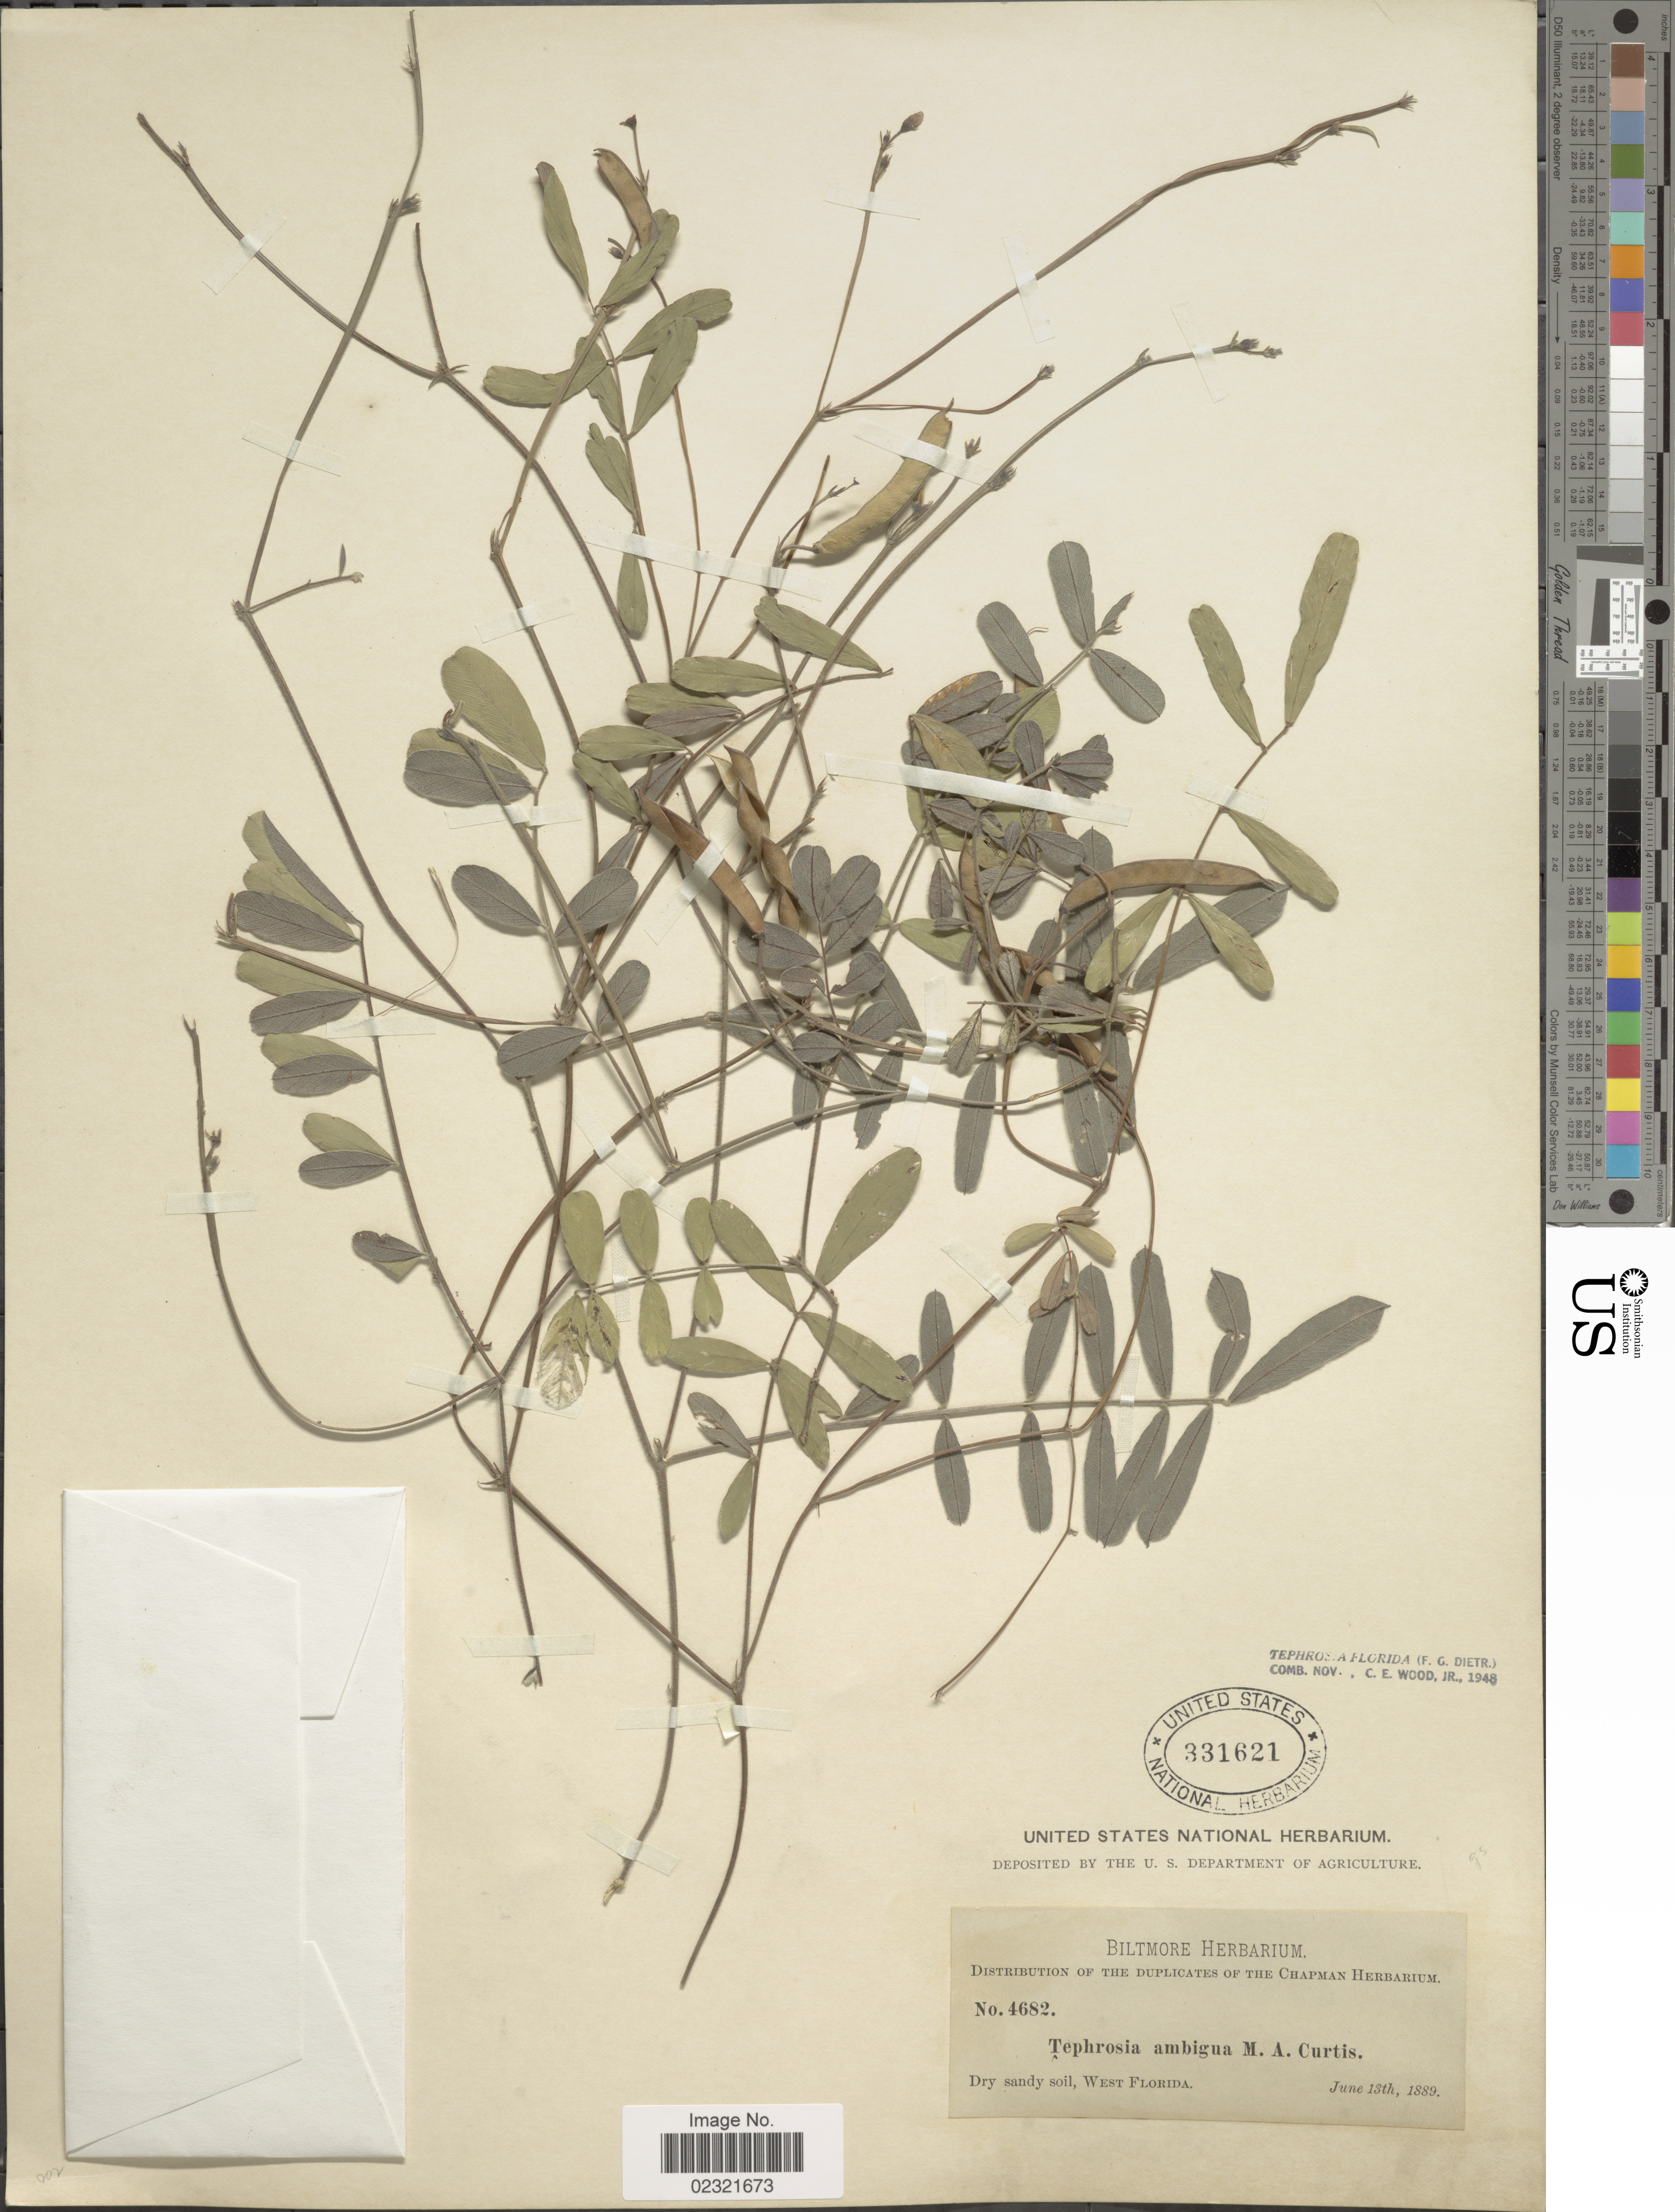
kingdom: Plantae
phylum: Tracheophyta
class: Magnoliopsida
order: Fabales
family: Fabaceae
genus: Tephrosia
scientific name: Tephrosia florida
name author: (Dietr.) C.E. Wood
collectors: ex herb. Biltmore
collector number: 4682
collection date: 1889-06-13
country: United States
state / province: Florida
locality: Dry sandy soil, West Florida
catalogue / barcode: US 331621